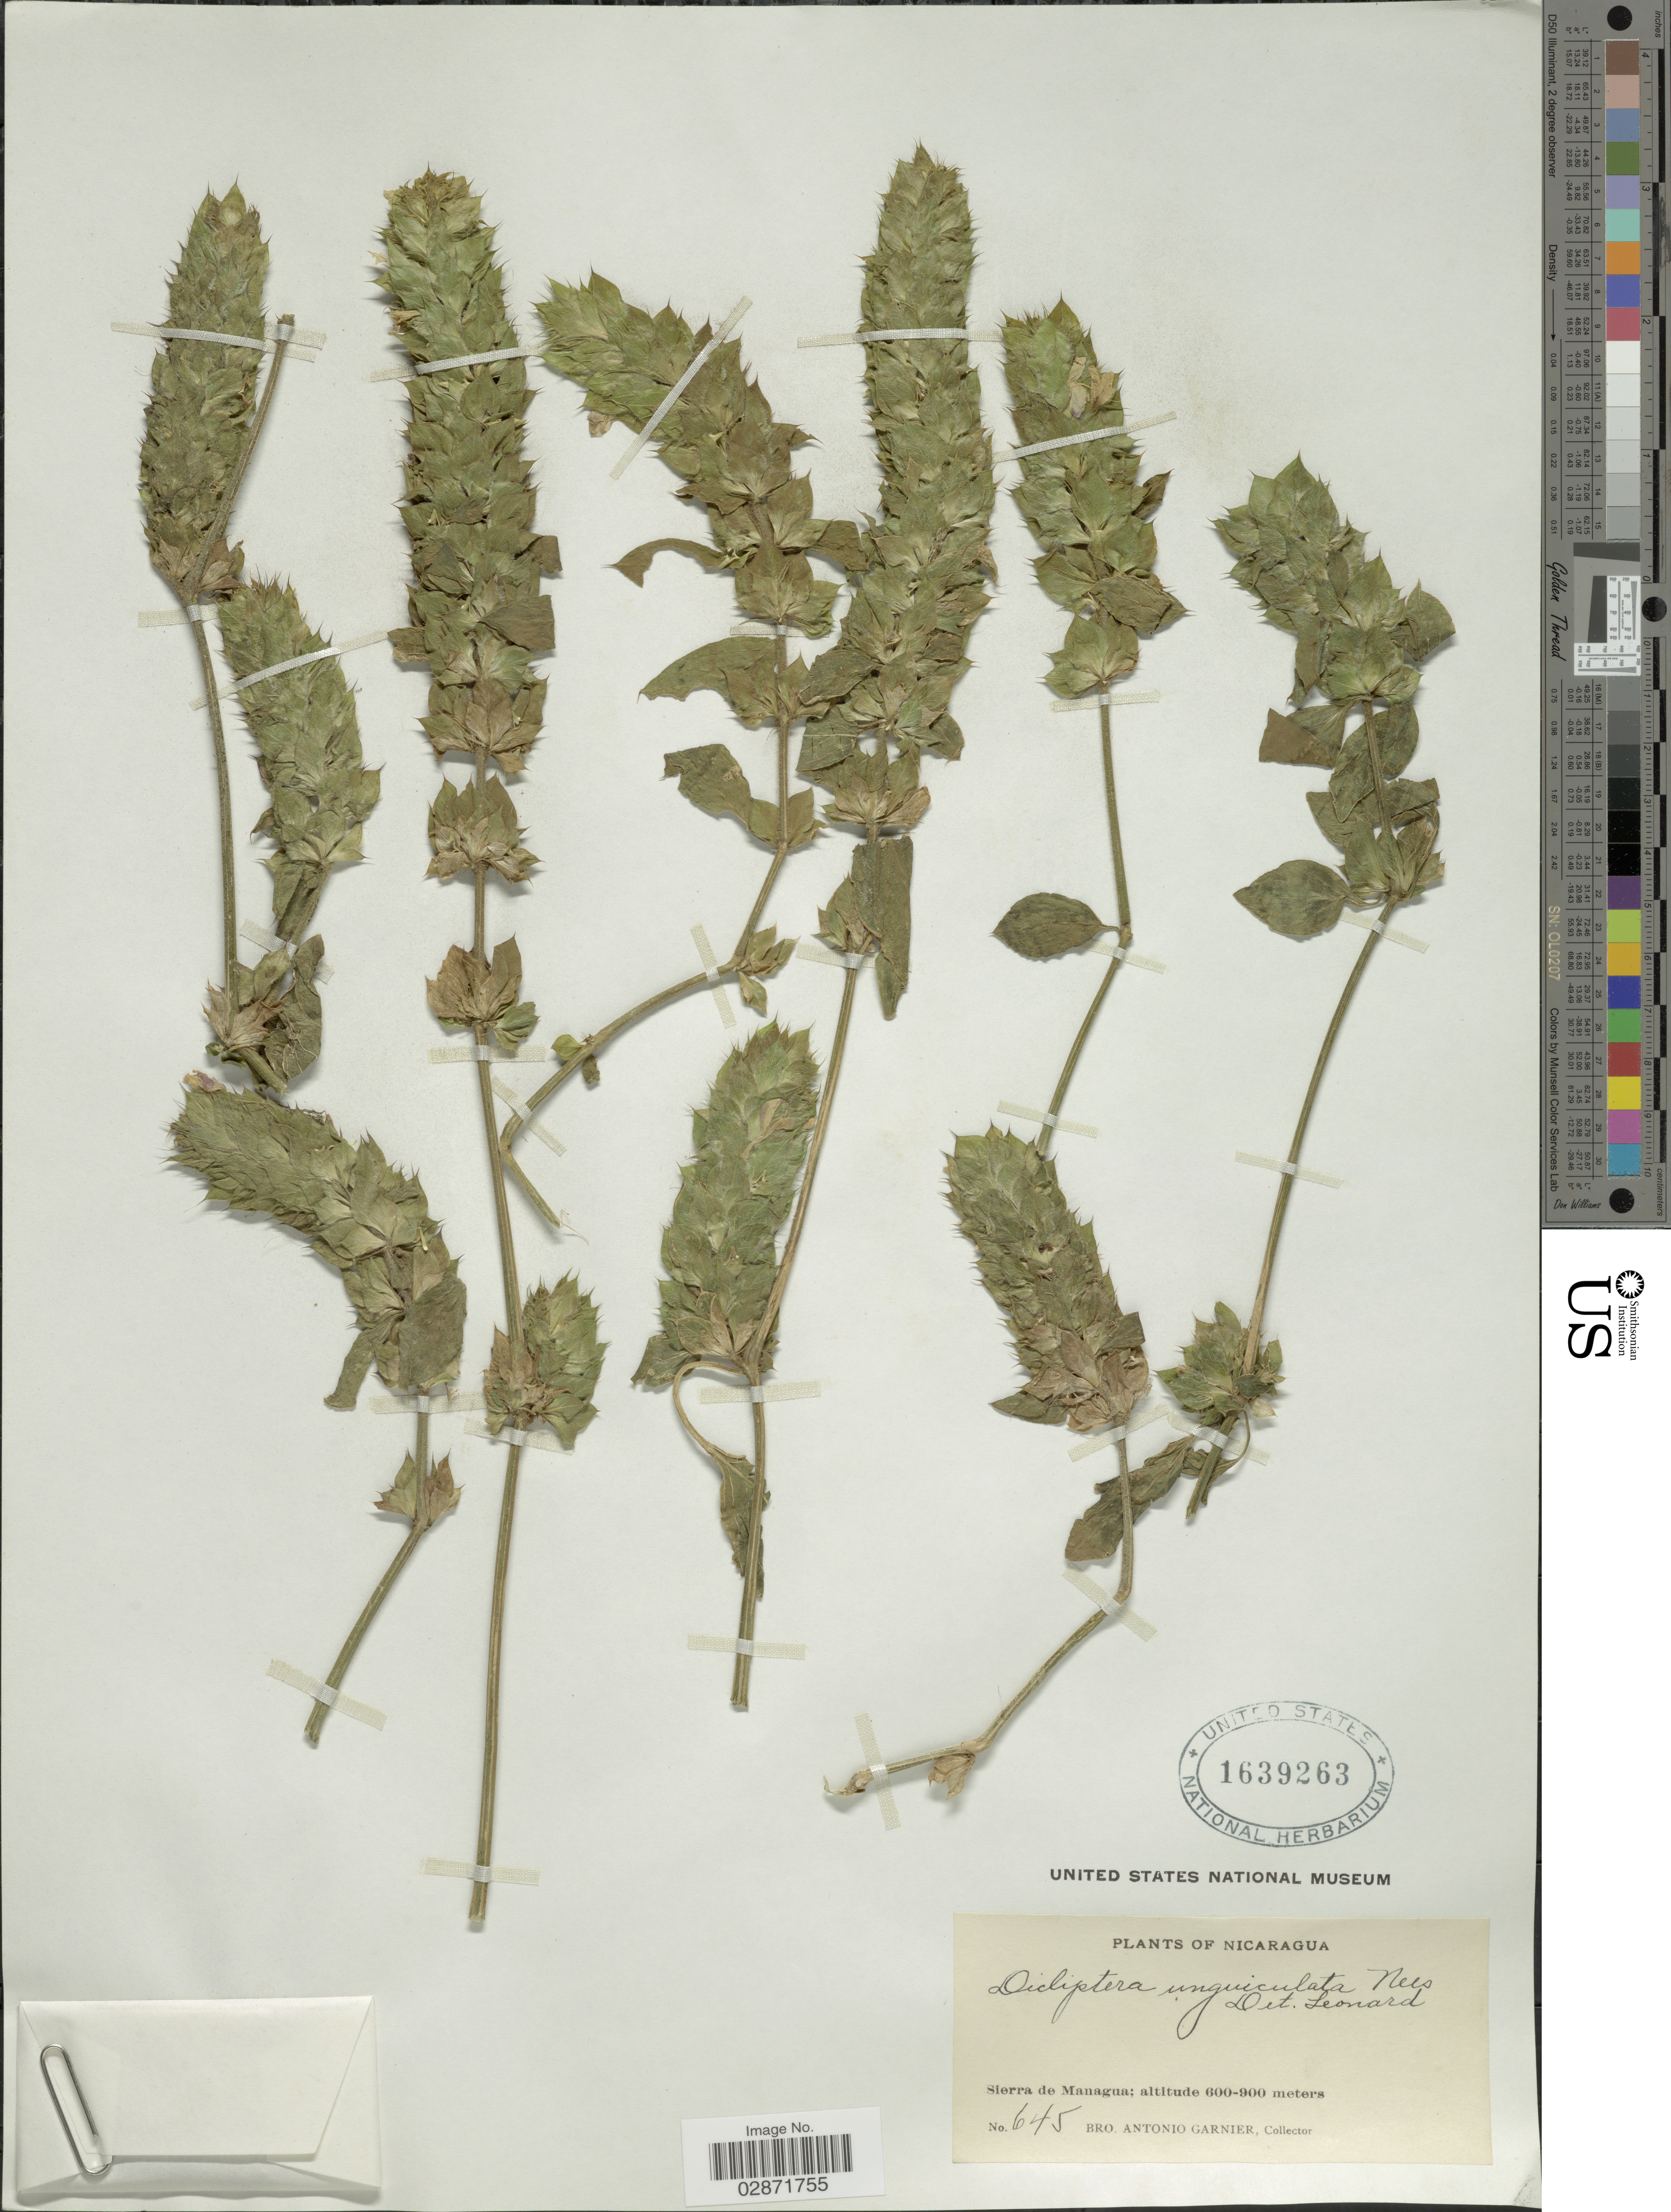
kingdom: Plantae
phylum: Tracheophyta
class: Magnoliopsida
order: Lamiales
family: Acanthaceae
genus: Dicliptera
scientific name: Dicliptera unguiculata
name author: Nees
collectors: Bro. A. Garnier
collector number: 645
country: Nicaragua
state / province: Managua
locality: Sierra de Managua.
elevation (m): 600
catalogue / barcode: US 1639263